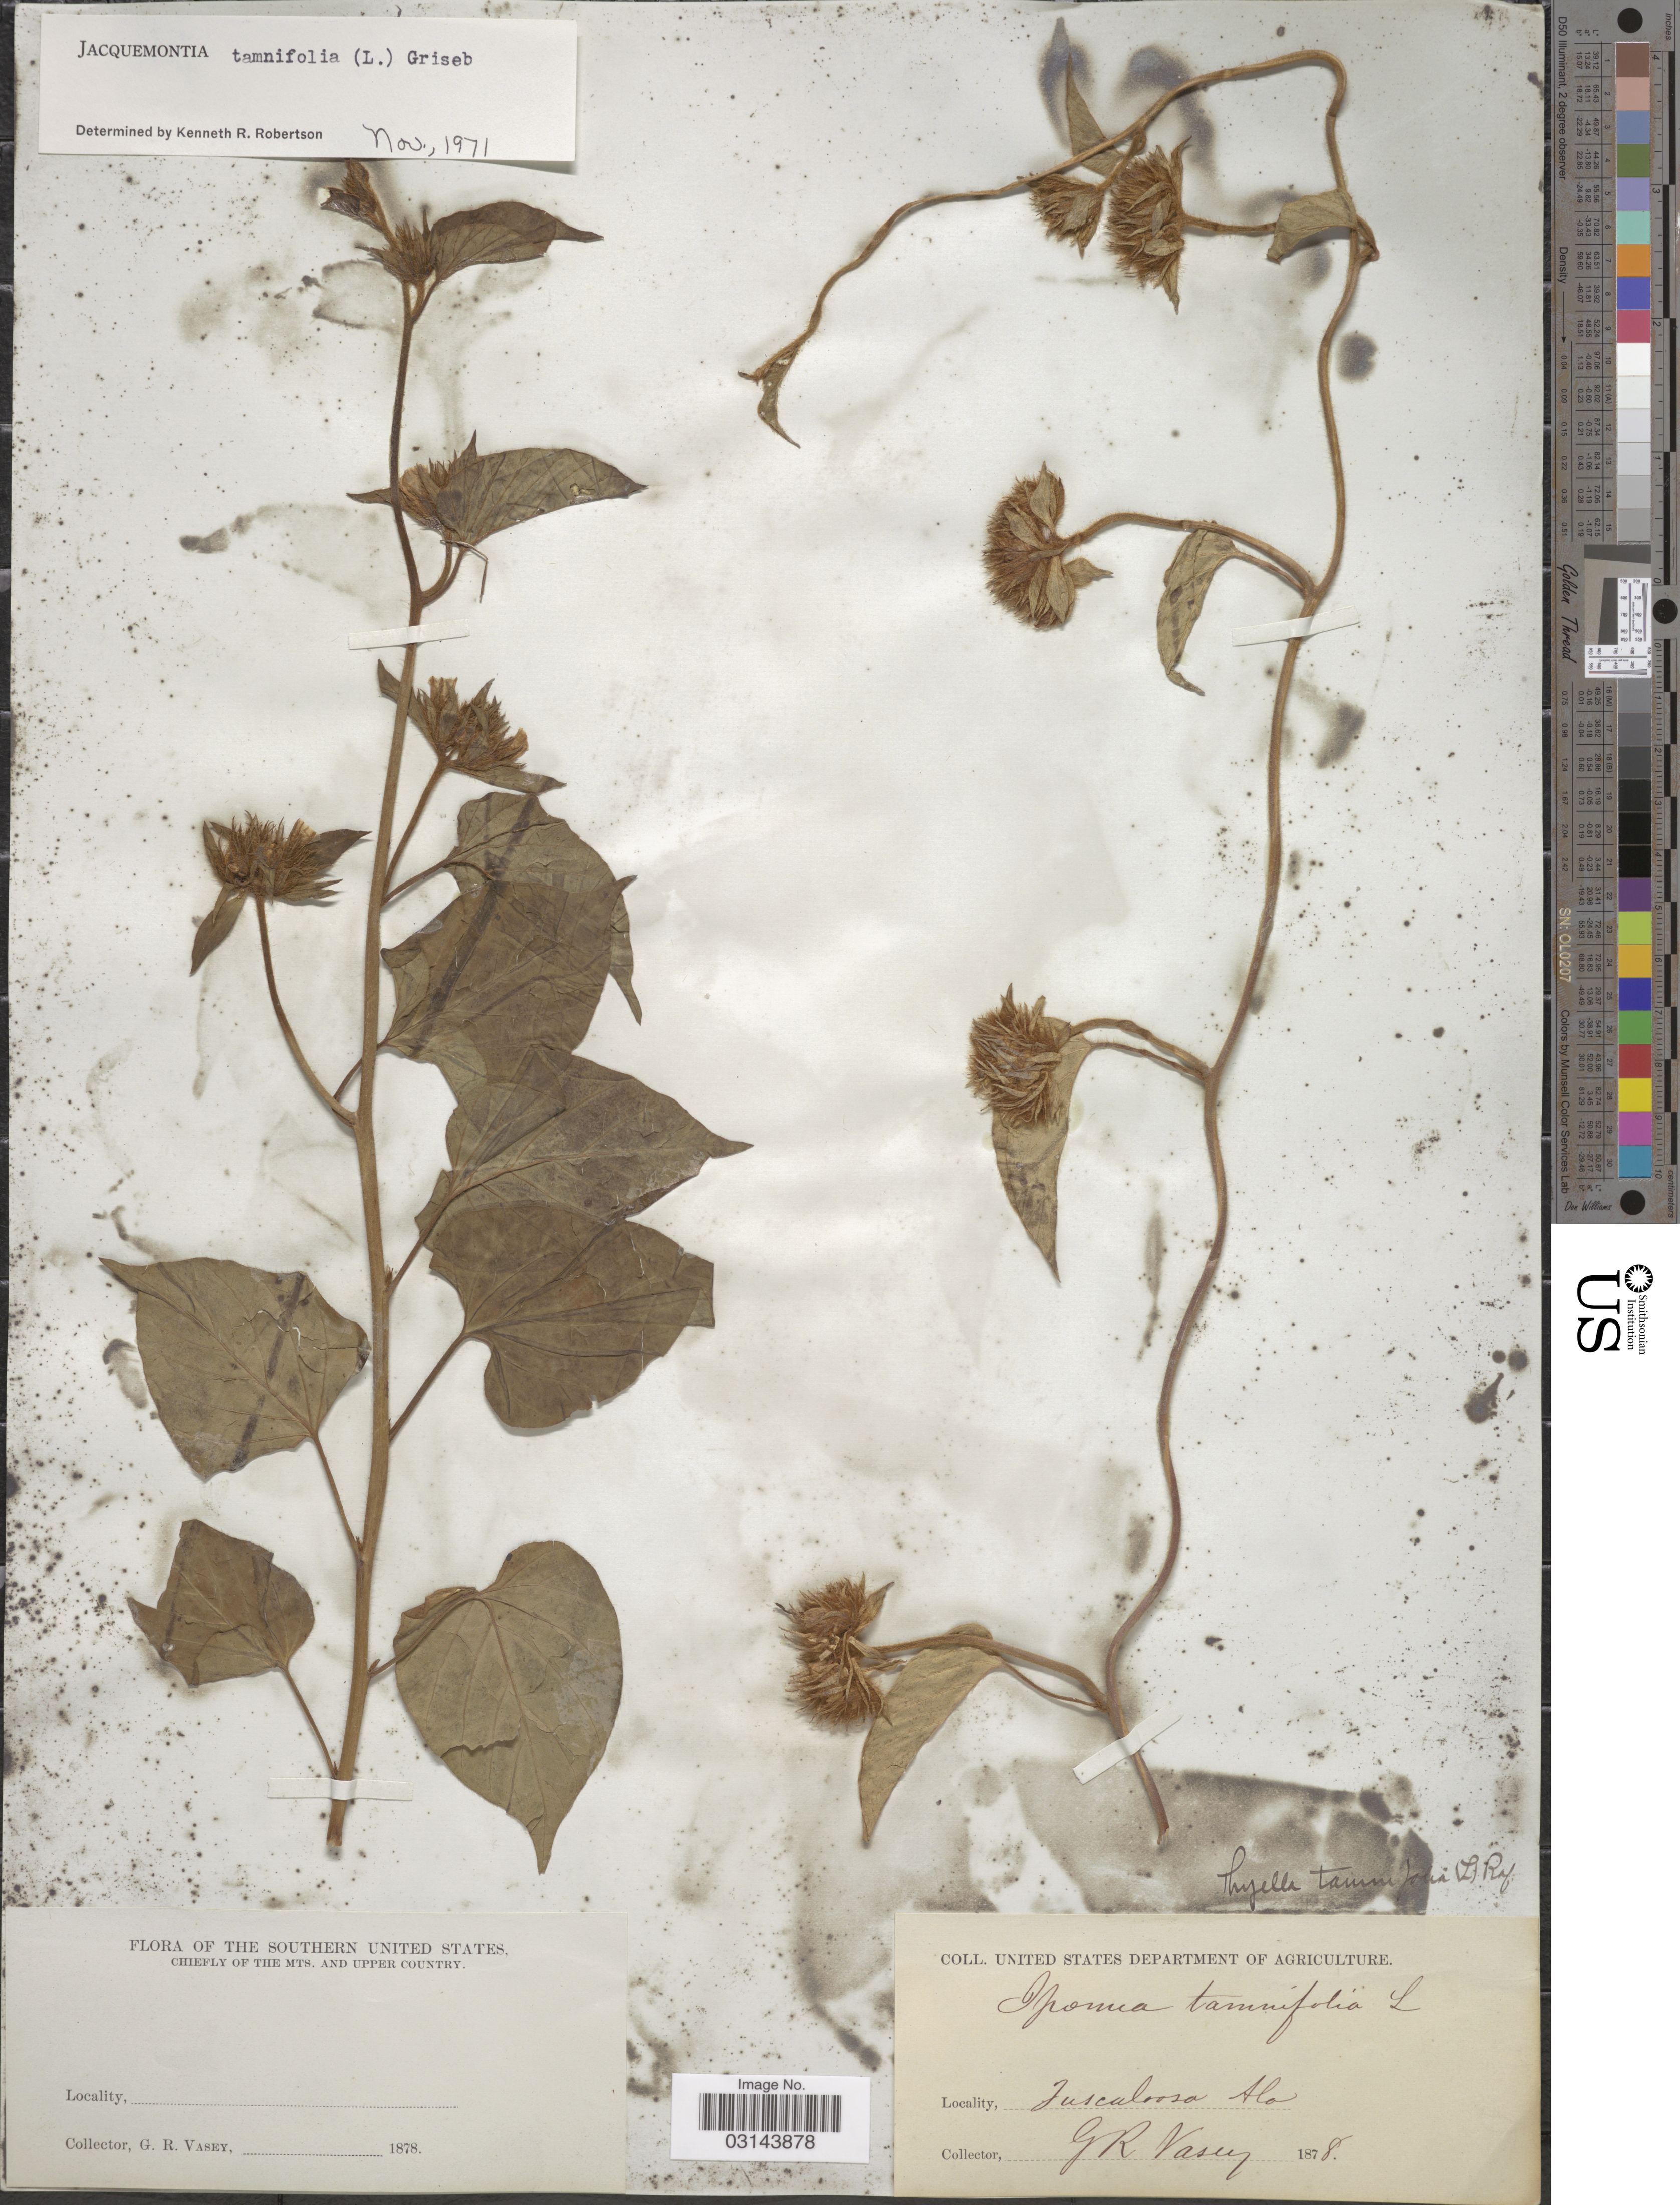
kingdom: Plantae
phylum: Tracheophyta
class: Magnoliopsida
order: Solanales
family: Convolvulaceae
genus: Jacquemontia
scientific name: Jacquemontia tamnifolia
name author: (L.) Griseb.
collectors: G. R. Vasey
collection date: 1878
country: United States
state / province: Alabama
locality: Tuscaloosa Ala. The Southern United States. Chiefly of the Mts. and Upper Country.